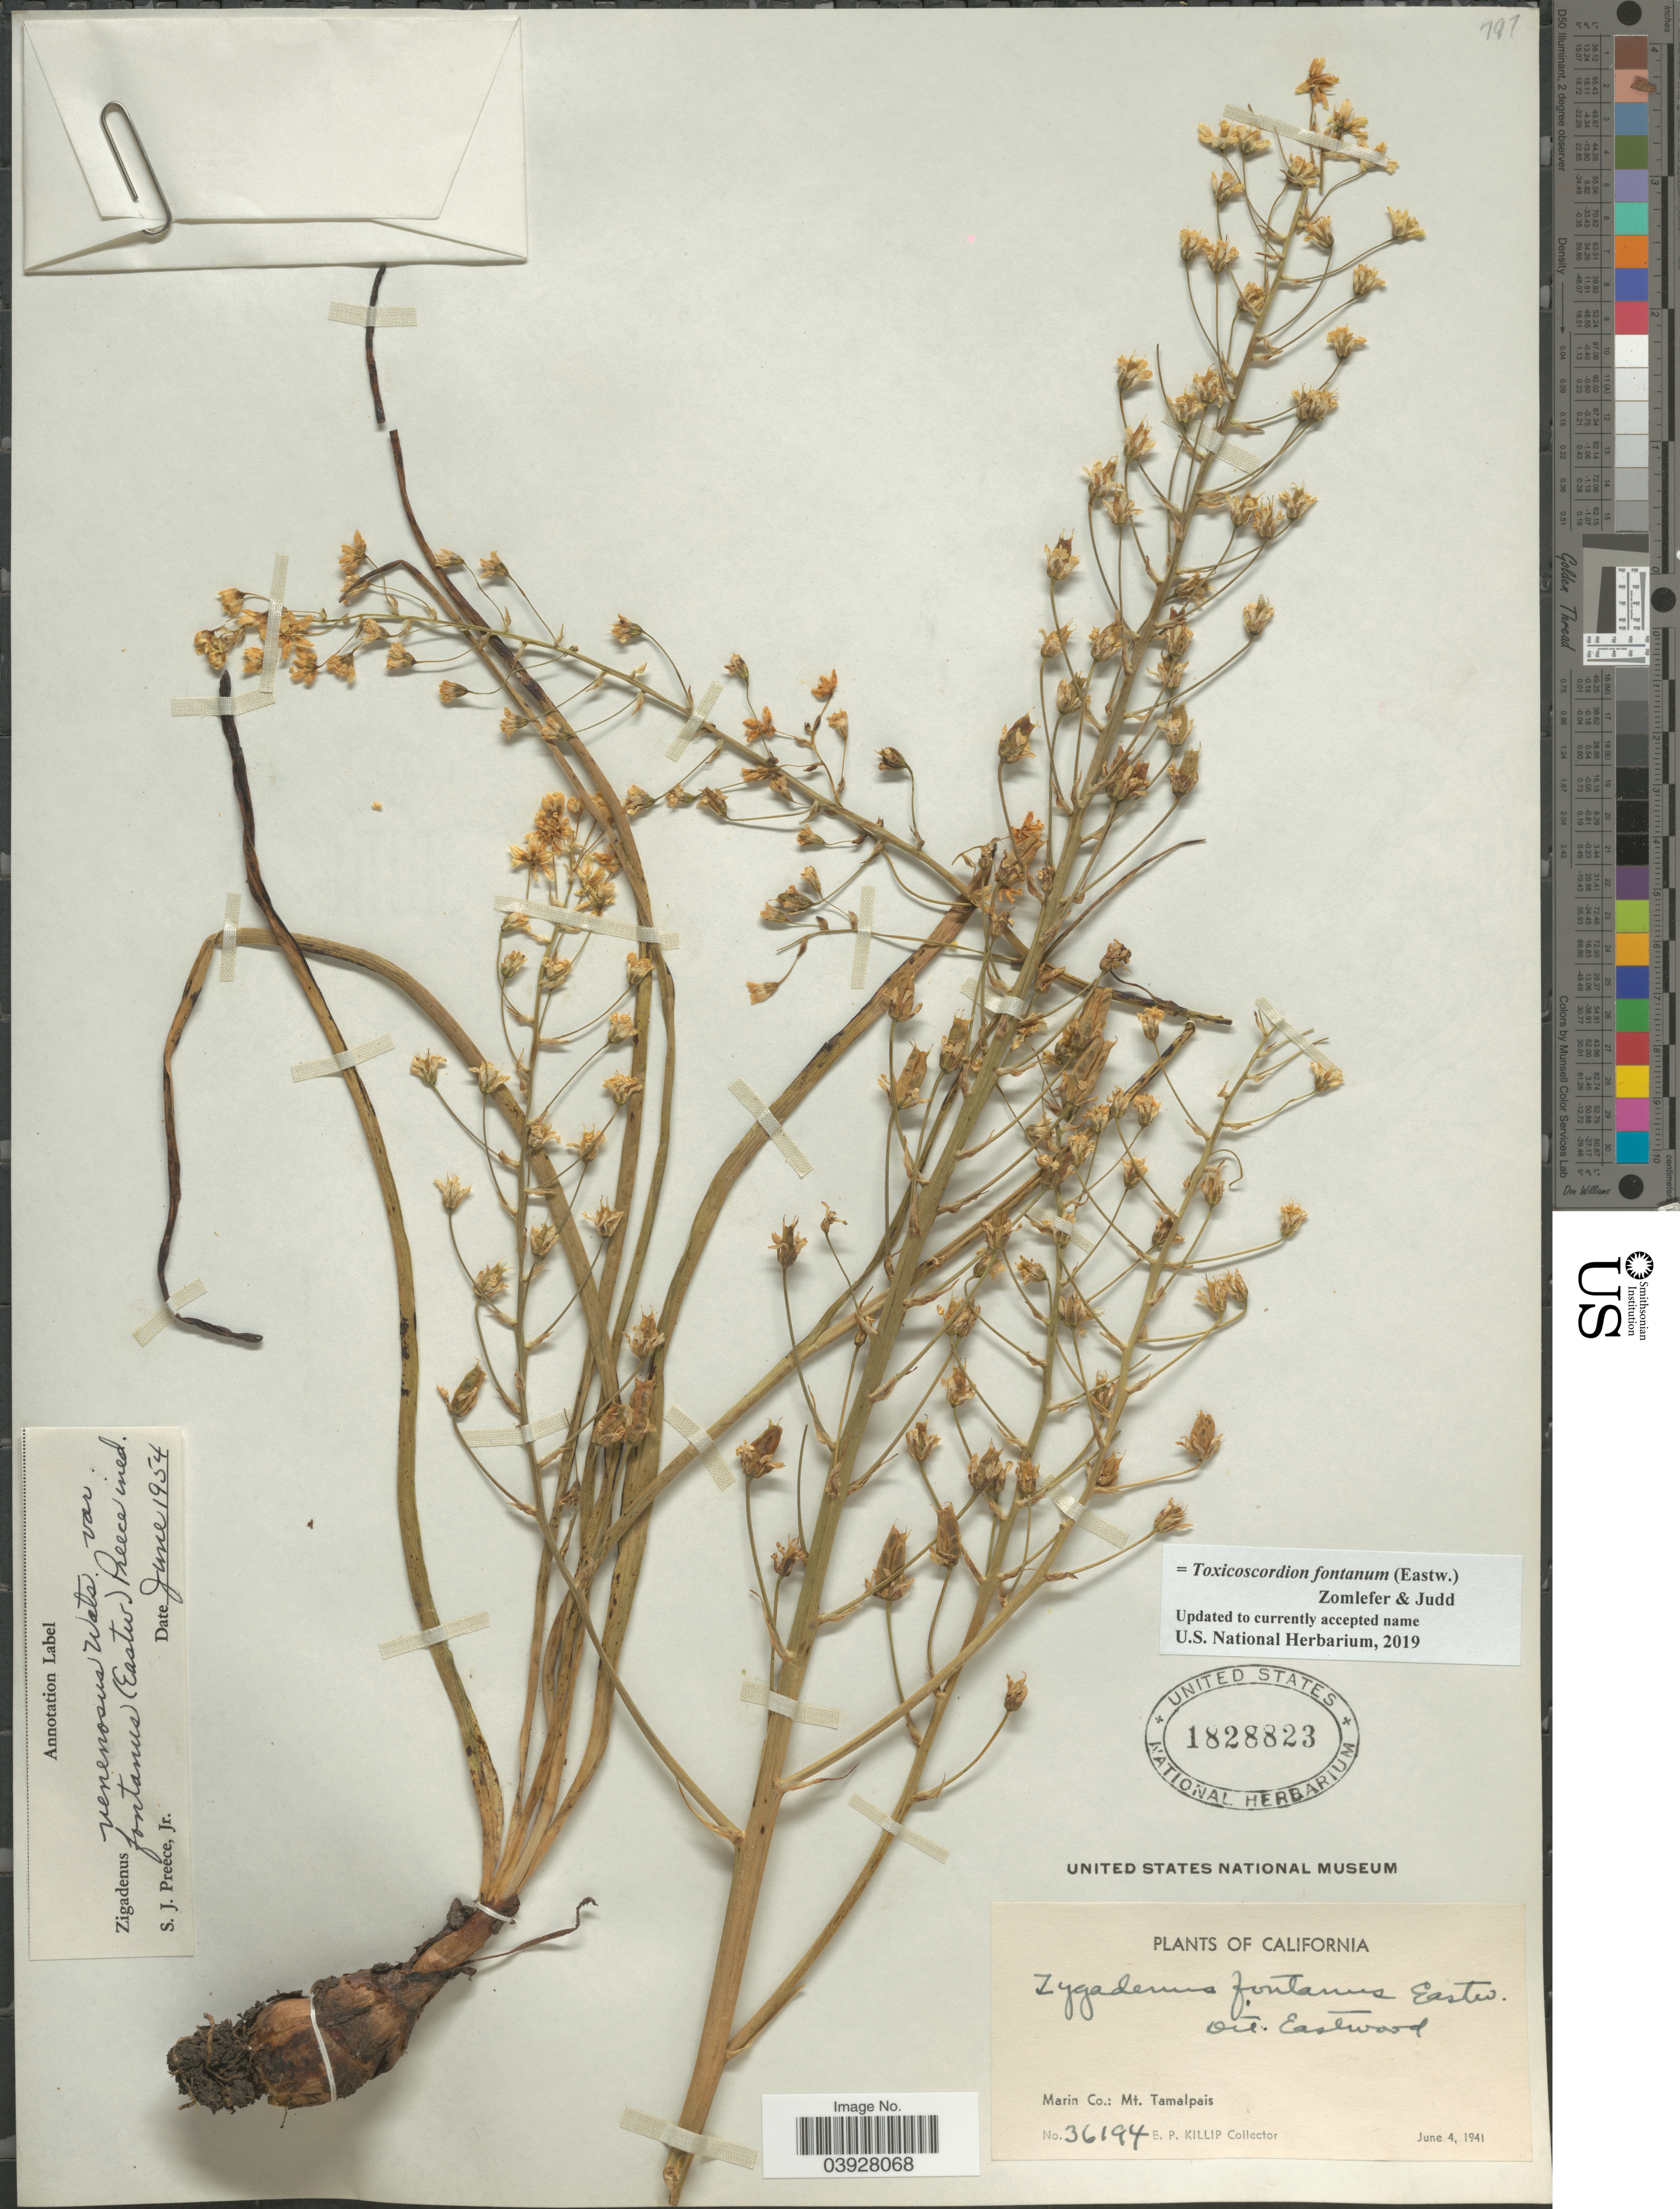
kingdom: Plantae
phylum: Tracheophyta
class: Liliopsida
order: Liliales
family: Melanthiaceae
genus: Toxicoscordion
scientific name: Toxicoscordion fontanum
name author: (Eastw.) Zomlefer & Judd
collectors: E. P. Killip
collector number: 36194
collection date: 1941-06-04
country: United States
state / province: California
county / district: Marin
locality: Marin Co.: Mt. Tamalpais.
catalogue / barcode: US 1828823